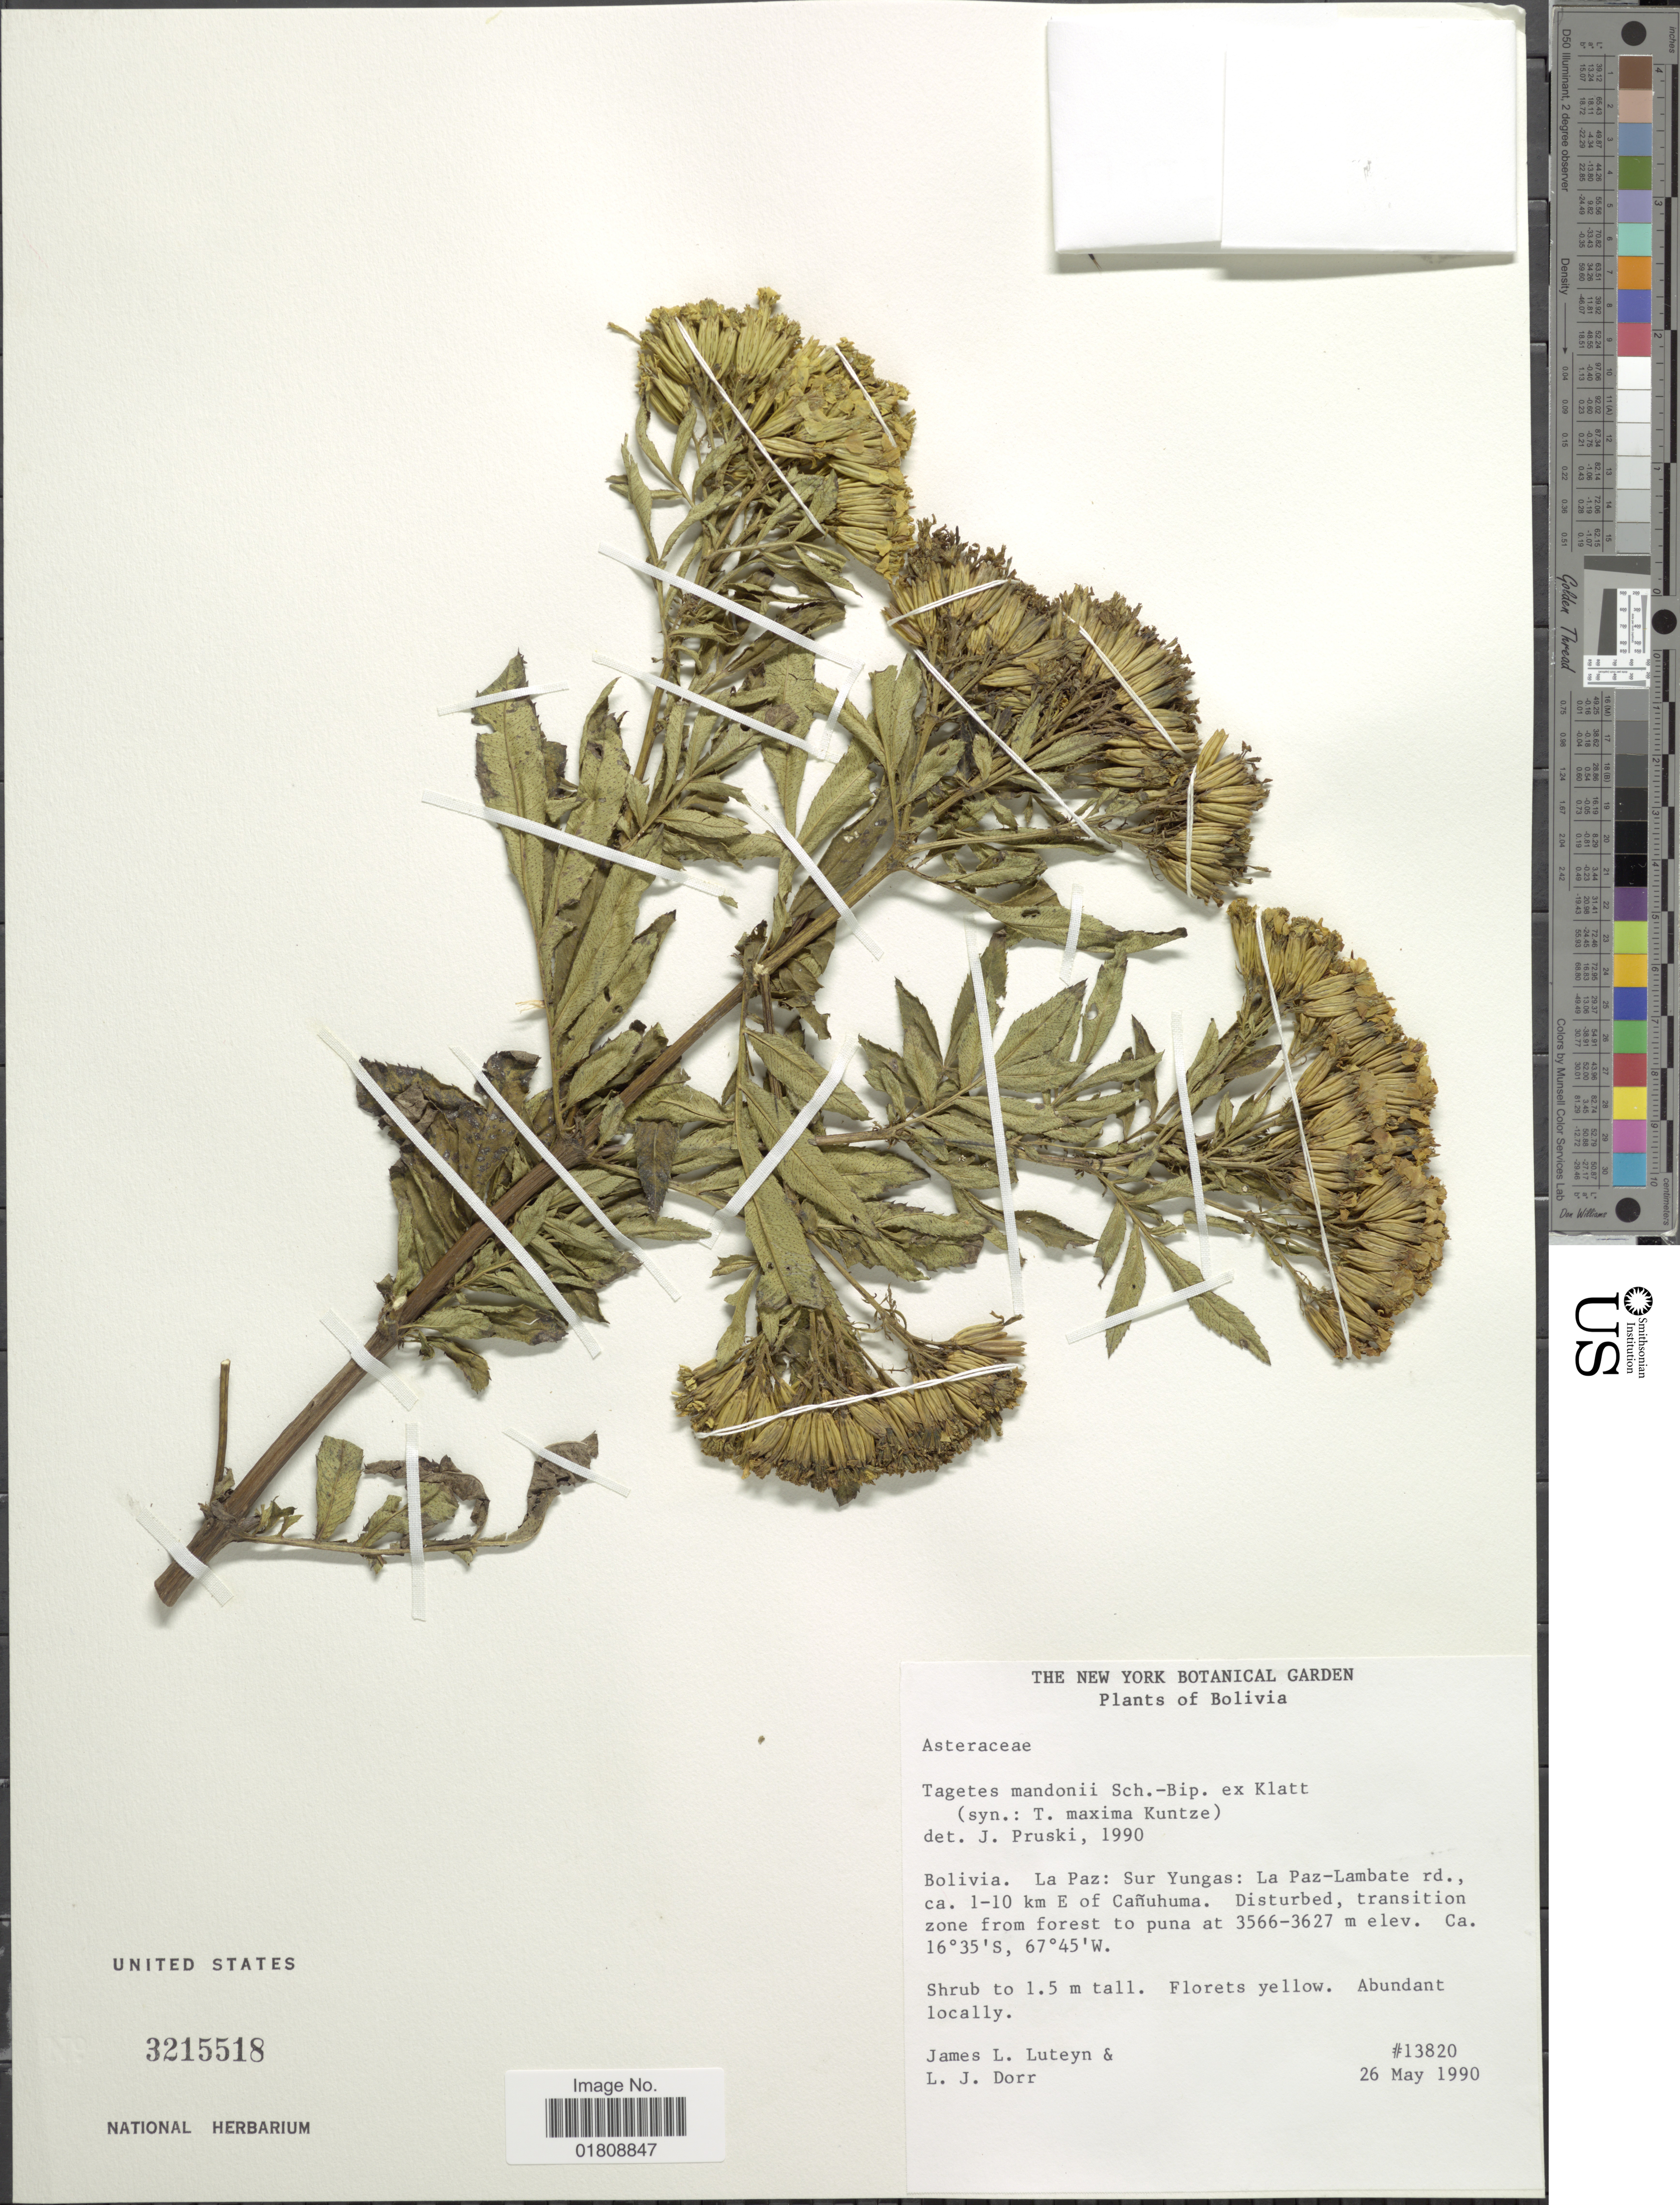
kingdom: Plantae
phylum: Tracheophyta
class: Magnoliopsida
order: Asterales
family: Asteraceae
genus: Tagetes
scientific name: Tagetes mandonii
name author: Sch. Bip. ex Klatt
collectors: J. L. Luteyn & L. J. Dorr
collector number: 13820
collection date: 1990-05-26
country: Bolivia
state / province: La Paz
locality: Sur Yungas, La Paz-Lambate rd., ca 1-10 km E of Canuhuma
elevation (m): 3566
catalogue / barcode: US 3215518